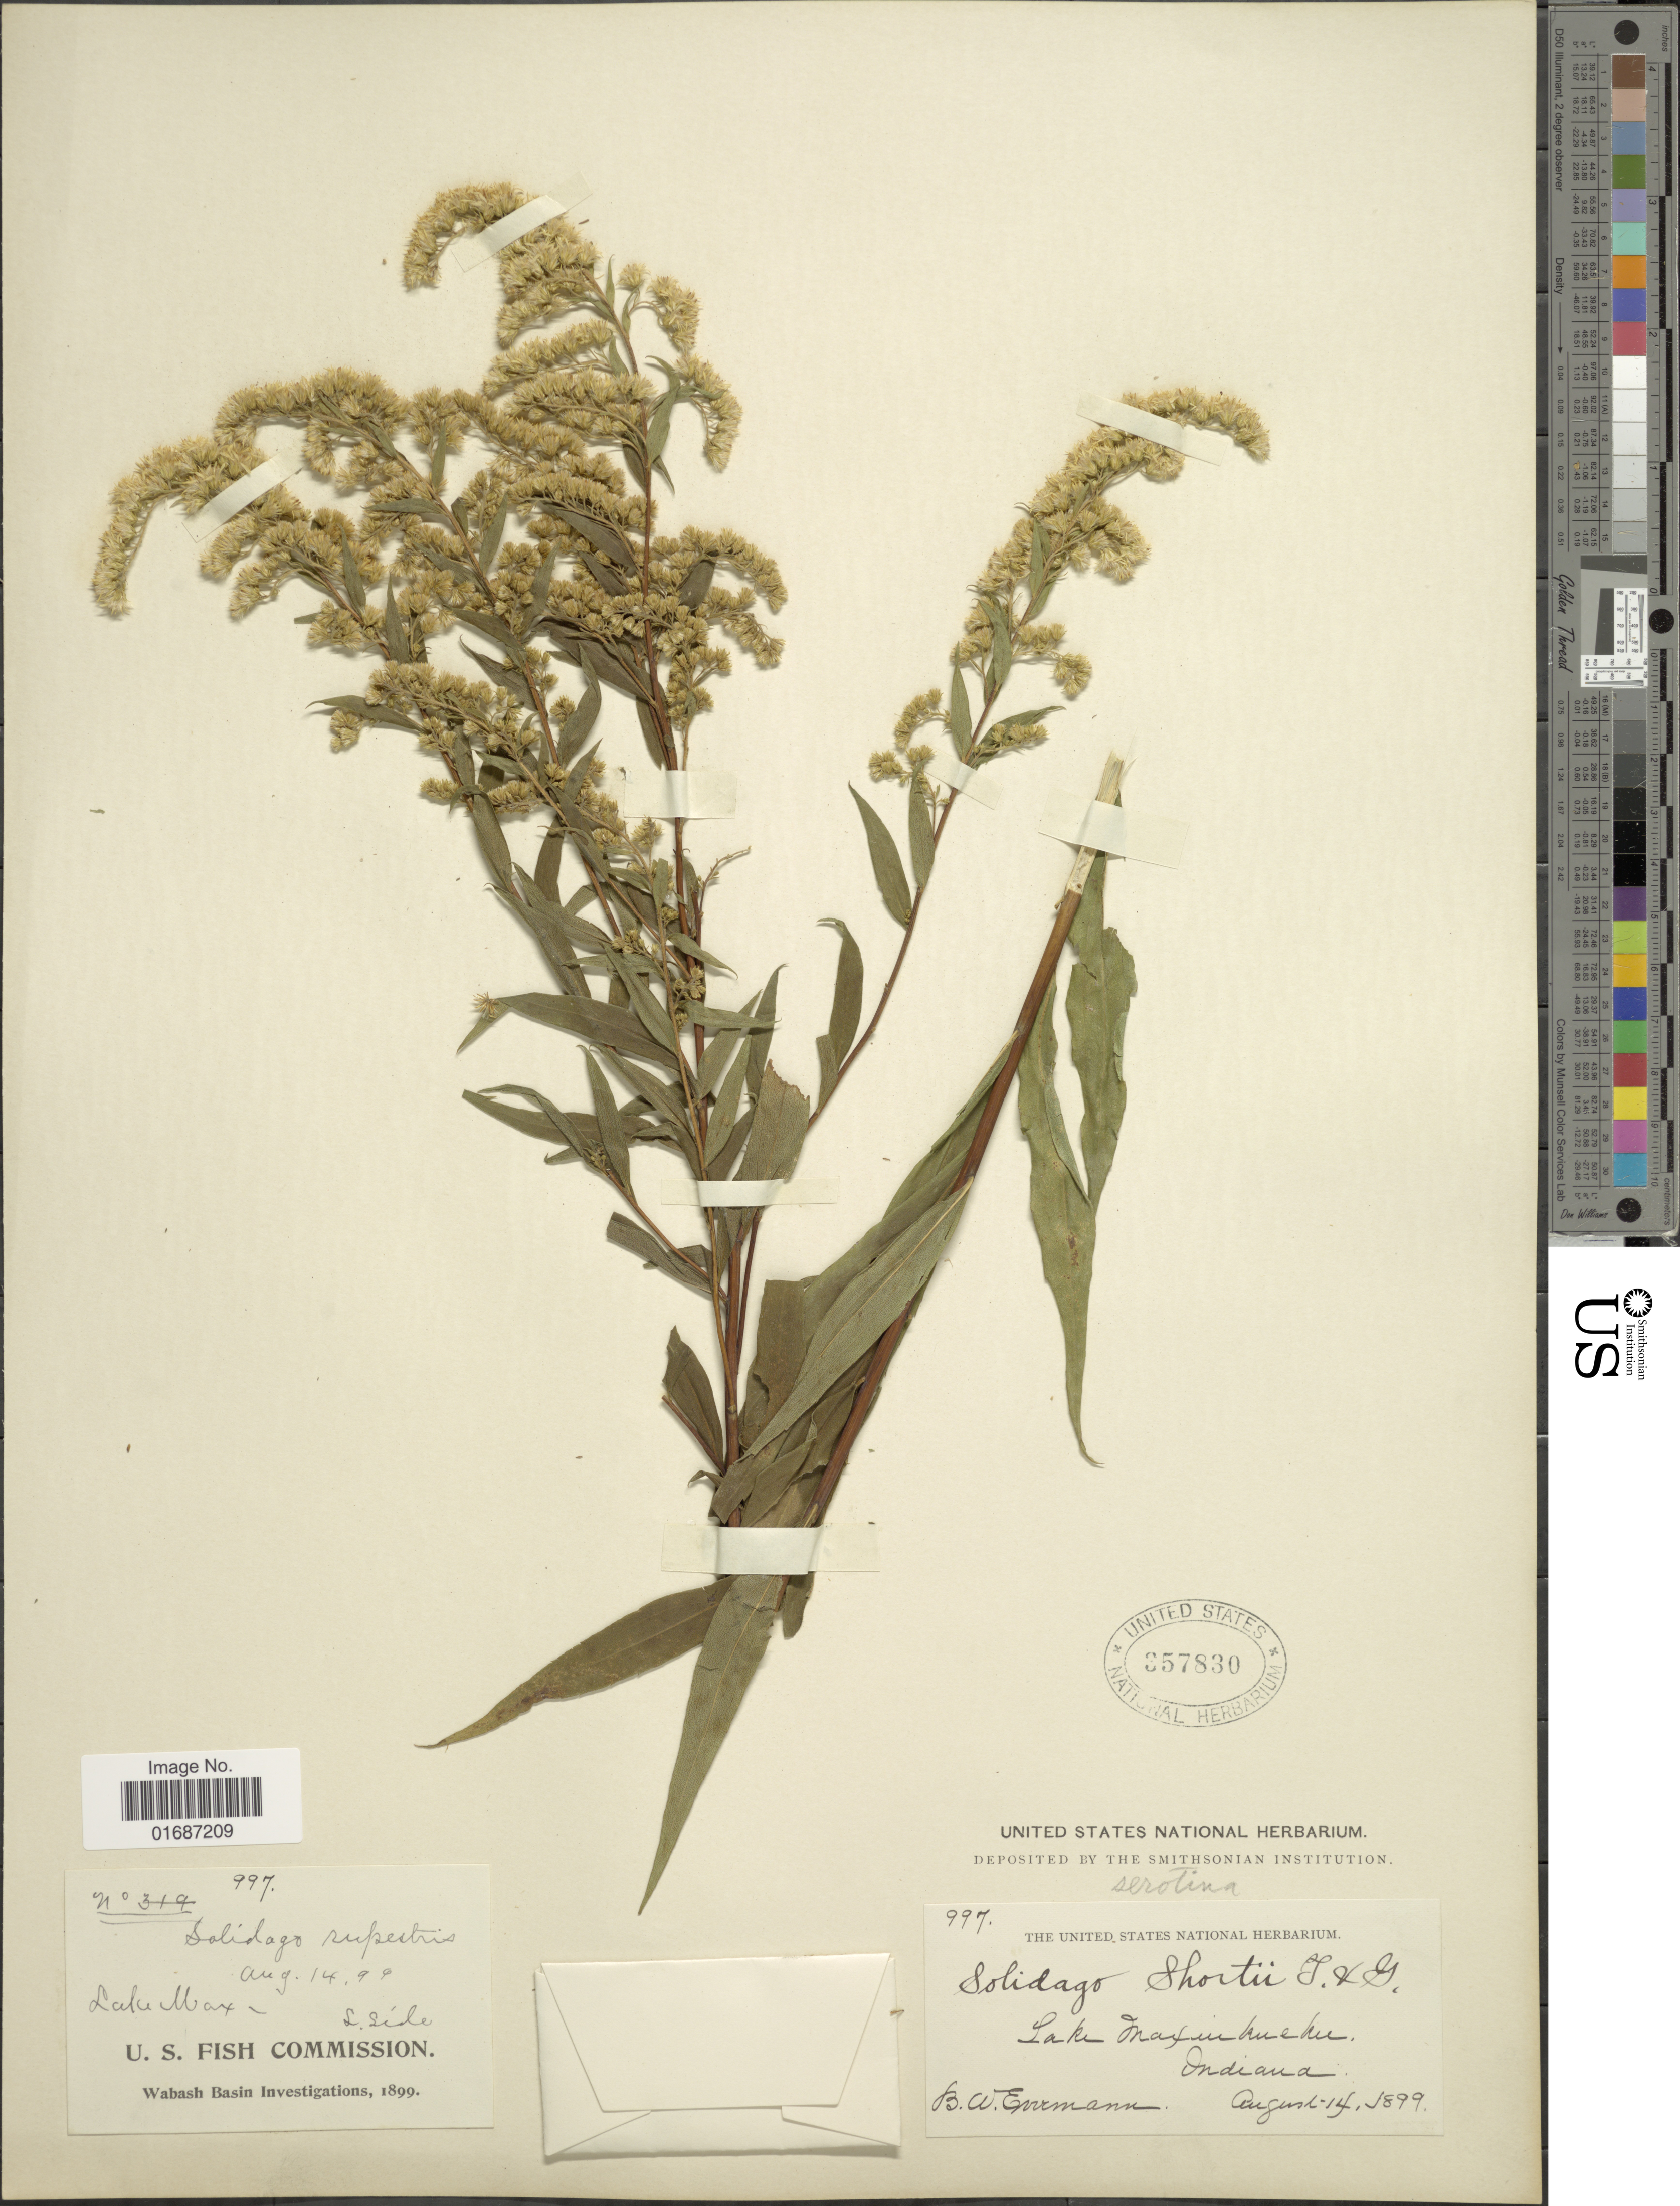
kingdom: Plantae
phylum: Tracheophyta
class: Magnoliopsida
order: Asterales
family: Asteraceae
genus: Solidago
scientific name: Solidago gigantea var. leiophylla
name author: Fernald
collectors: B. W. Evermann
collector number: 997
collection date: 1899-08-14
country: United States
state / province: Indiana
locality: Lake Maxinkuckee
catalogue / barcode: US 357830